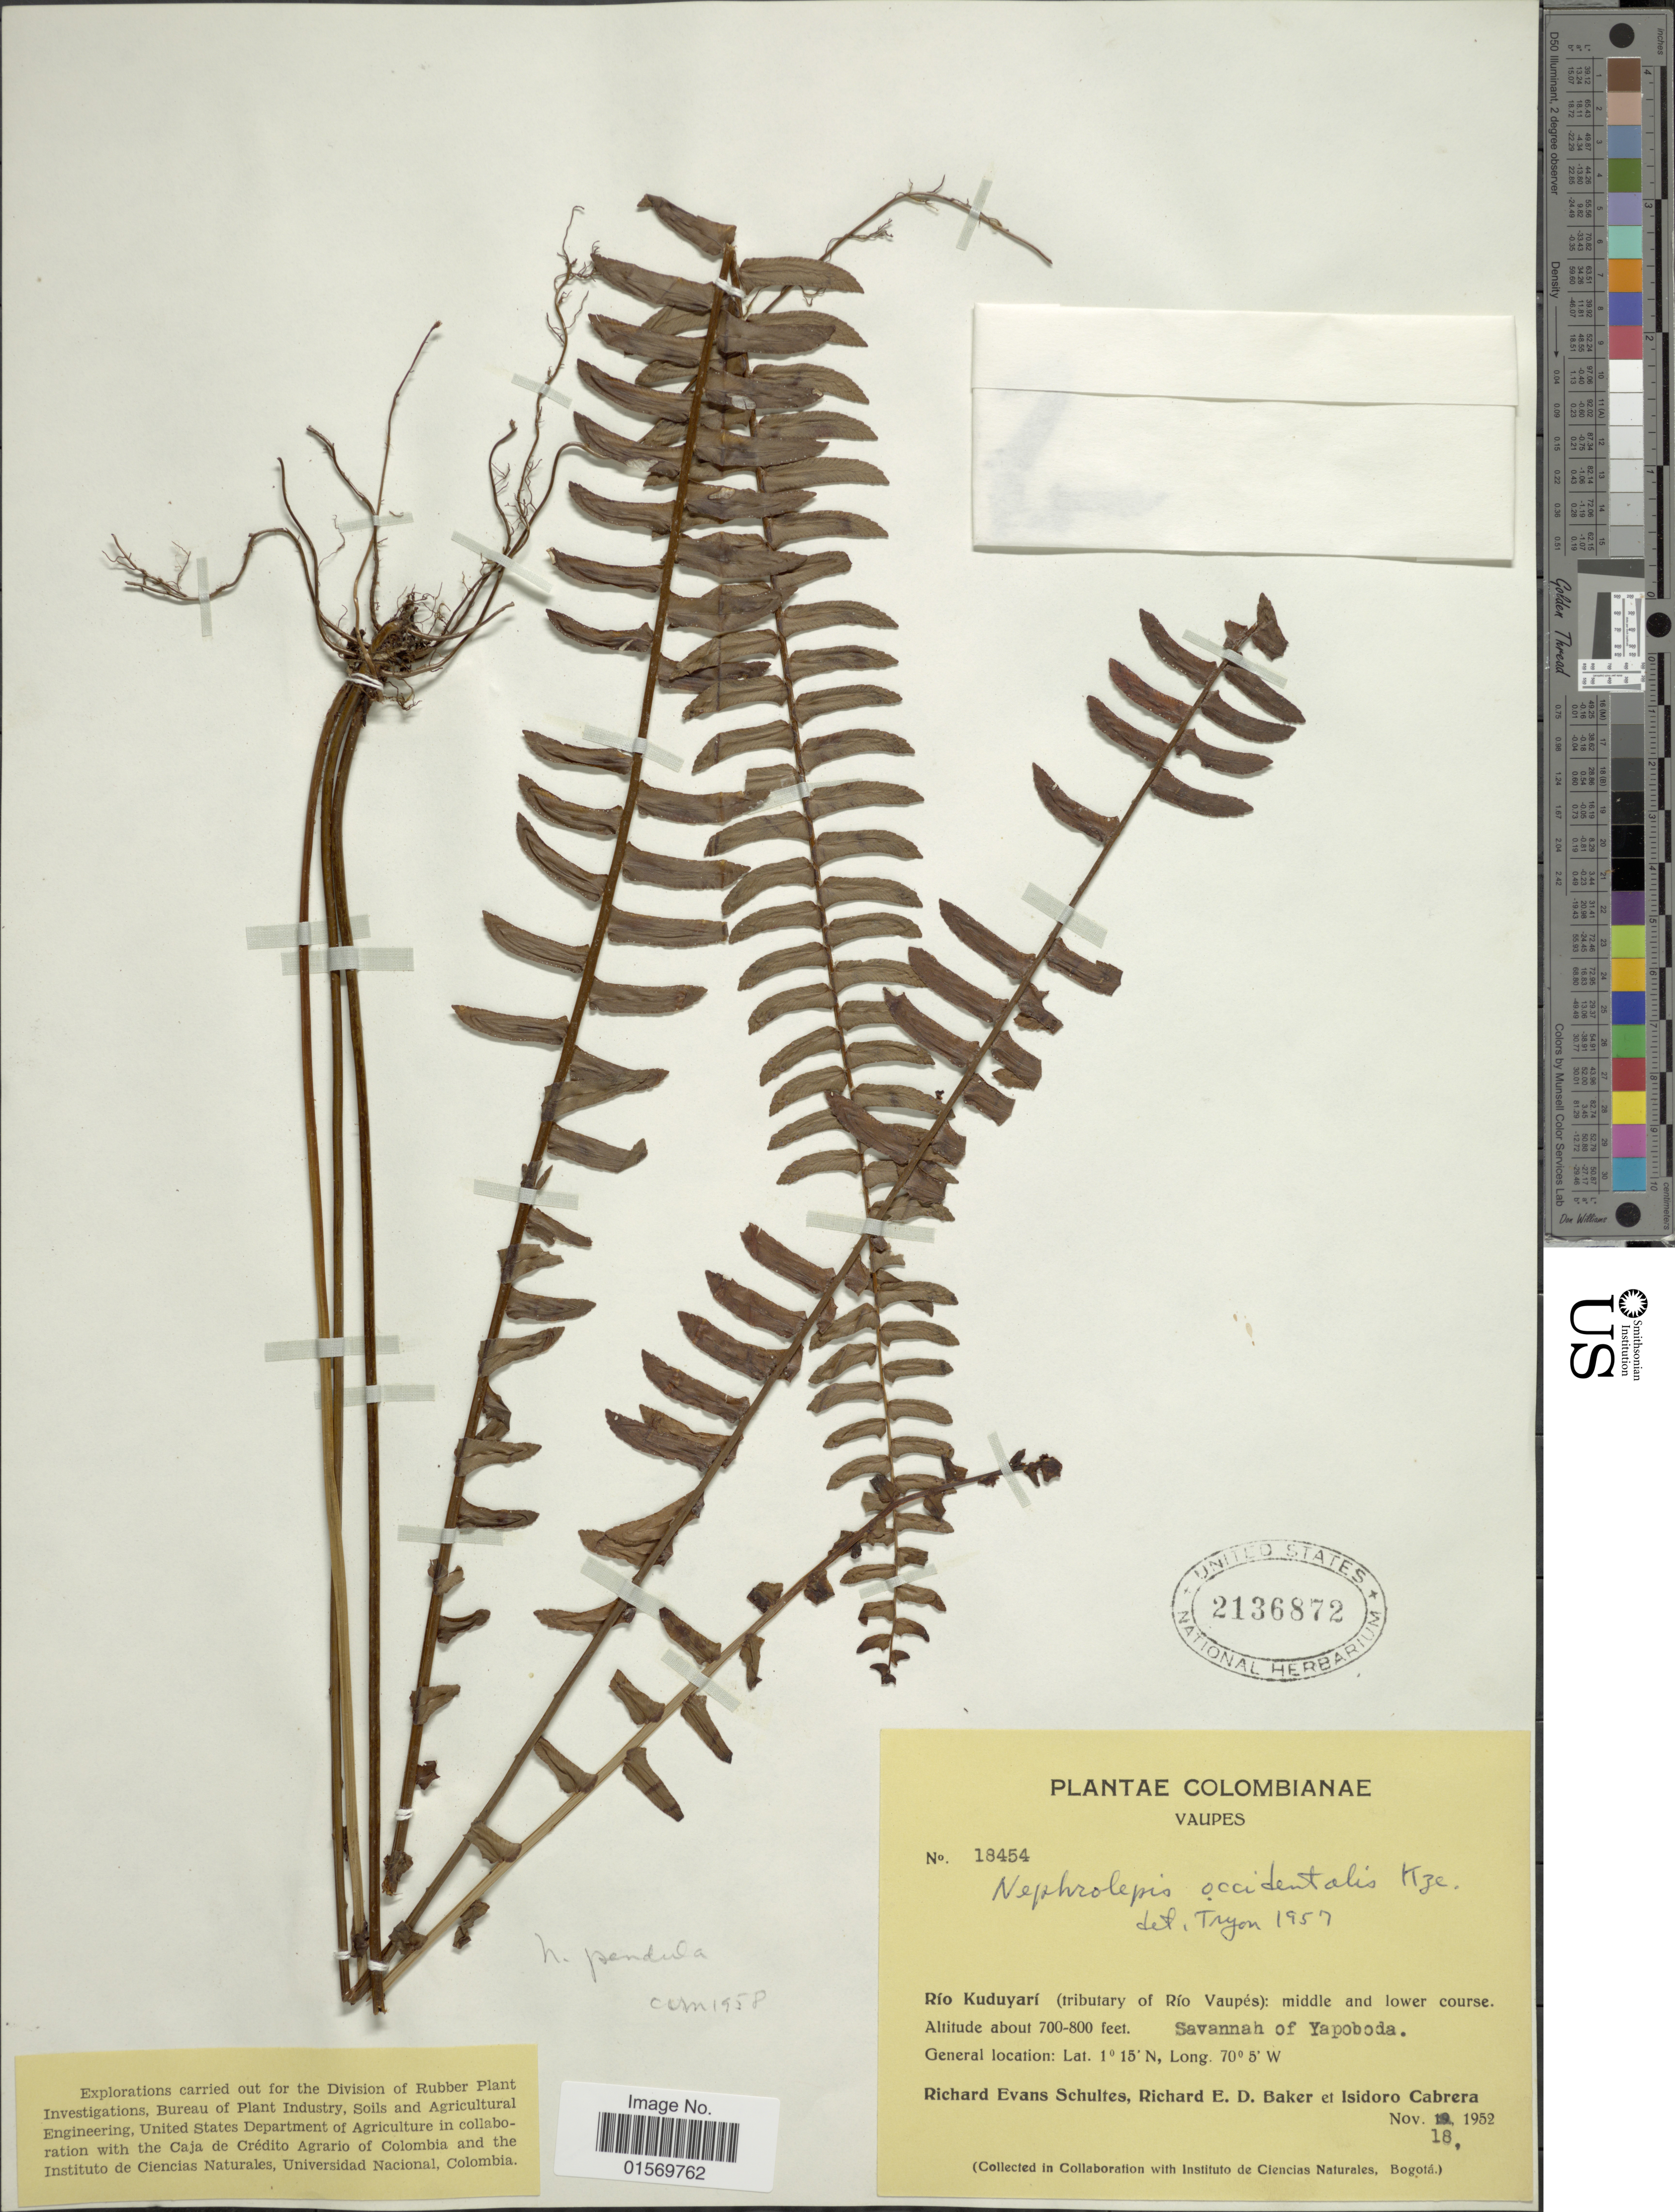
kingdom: Plantae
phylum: Tracheophyta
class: Polypodiopsida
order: Polypodiales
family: Nephrolepidaceae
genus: Nephrolepis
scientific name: Nephrolepis cordifolia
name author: (L.) C. Presl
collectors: R. E. Schultes, R. E. D. Baker & I. Cabrera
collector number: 18454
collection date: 1952-11-18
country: Colombia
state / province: Vaupés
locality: Rio Kuduyari (tributary of Rio Vaupes): middle and lower course, Savannah of Yapoboda.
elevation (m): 213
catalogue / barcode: US 2136872